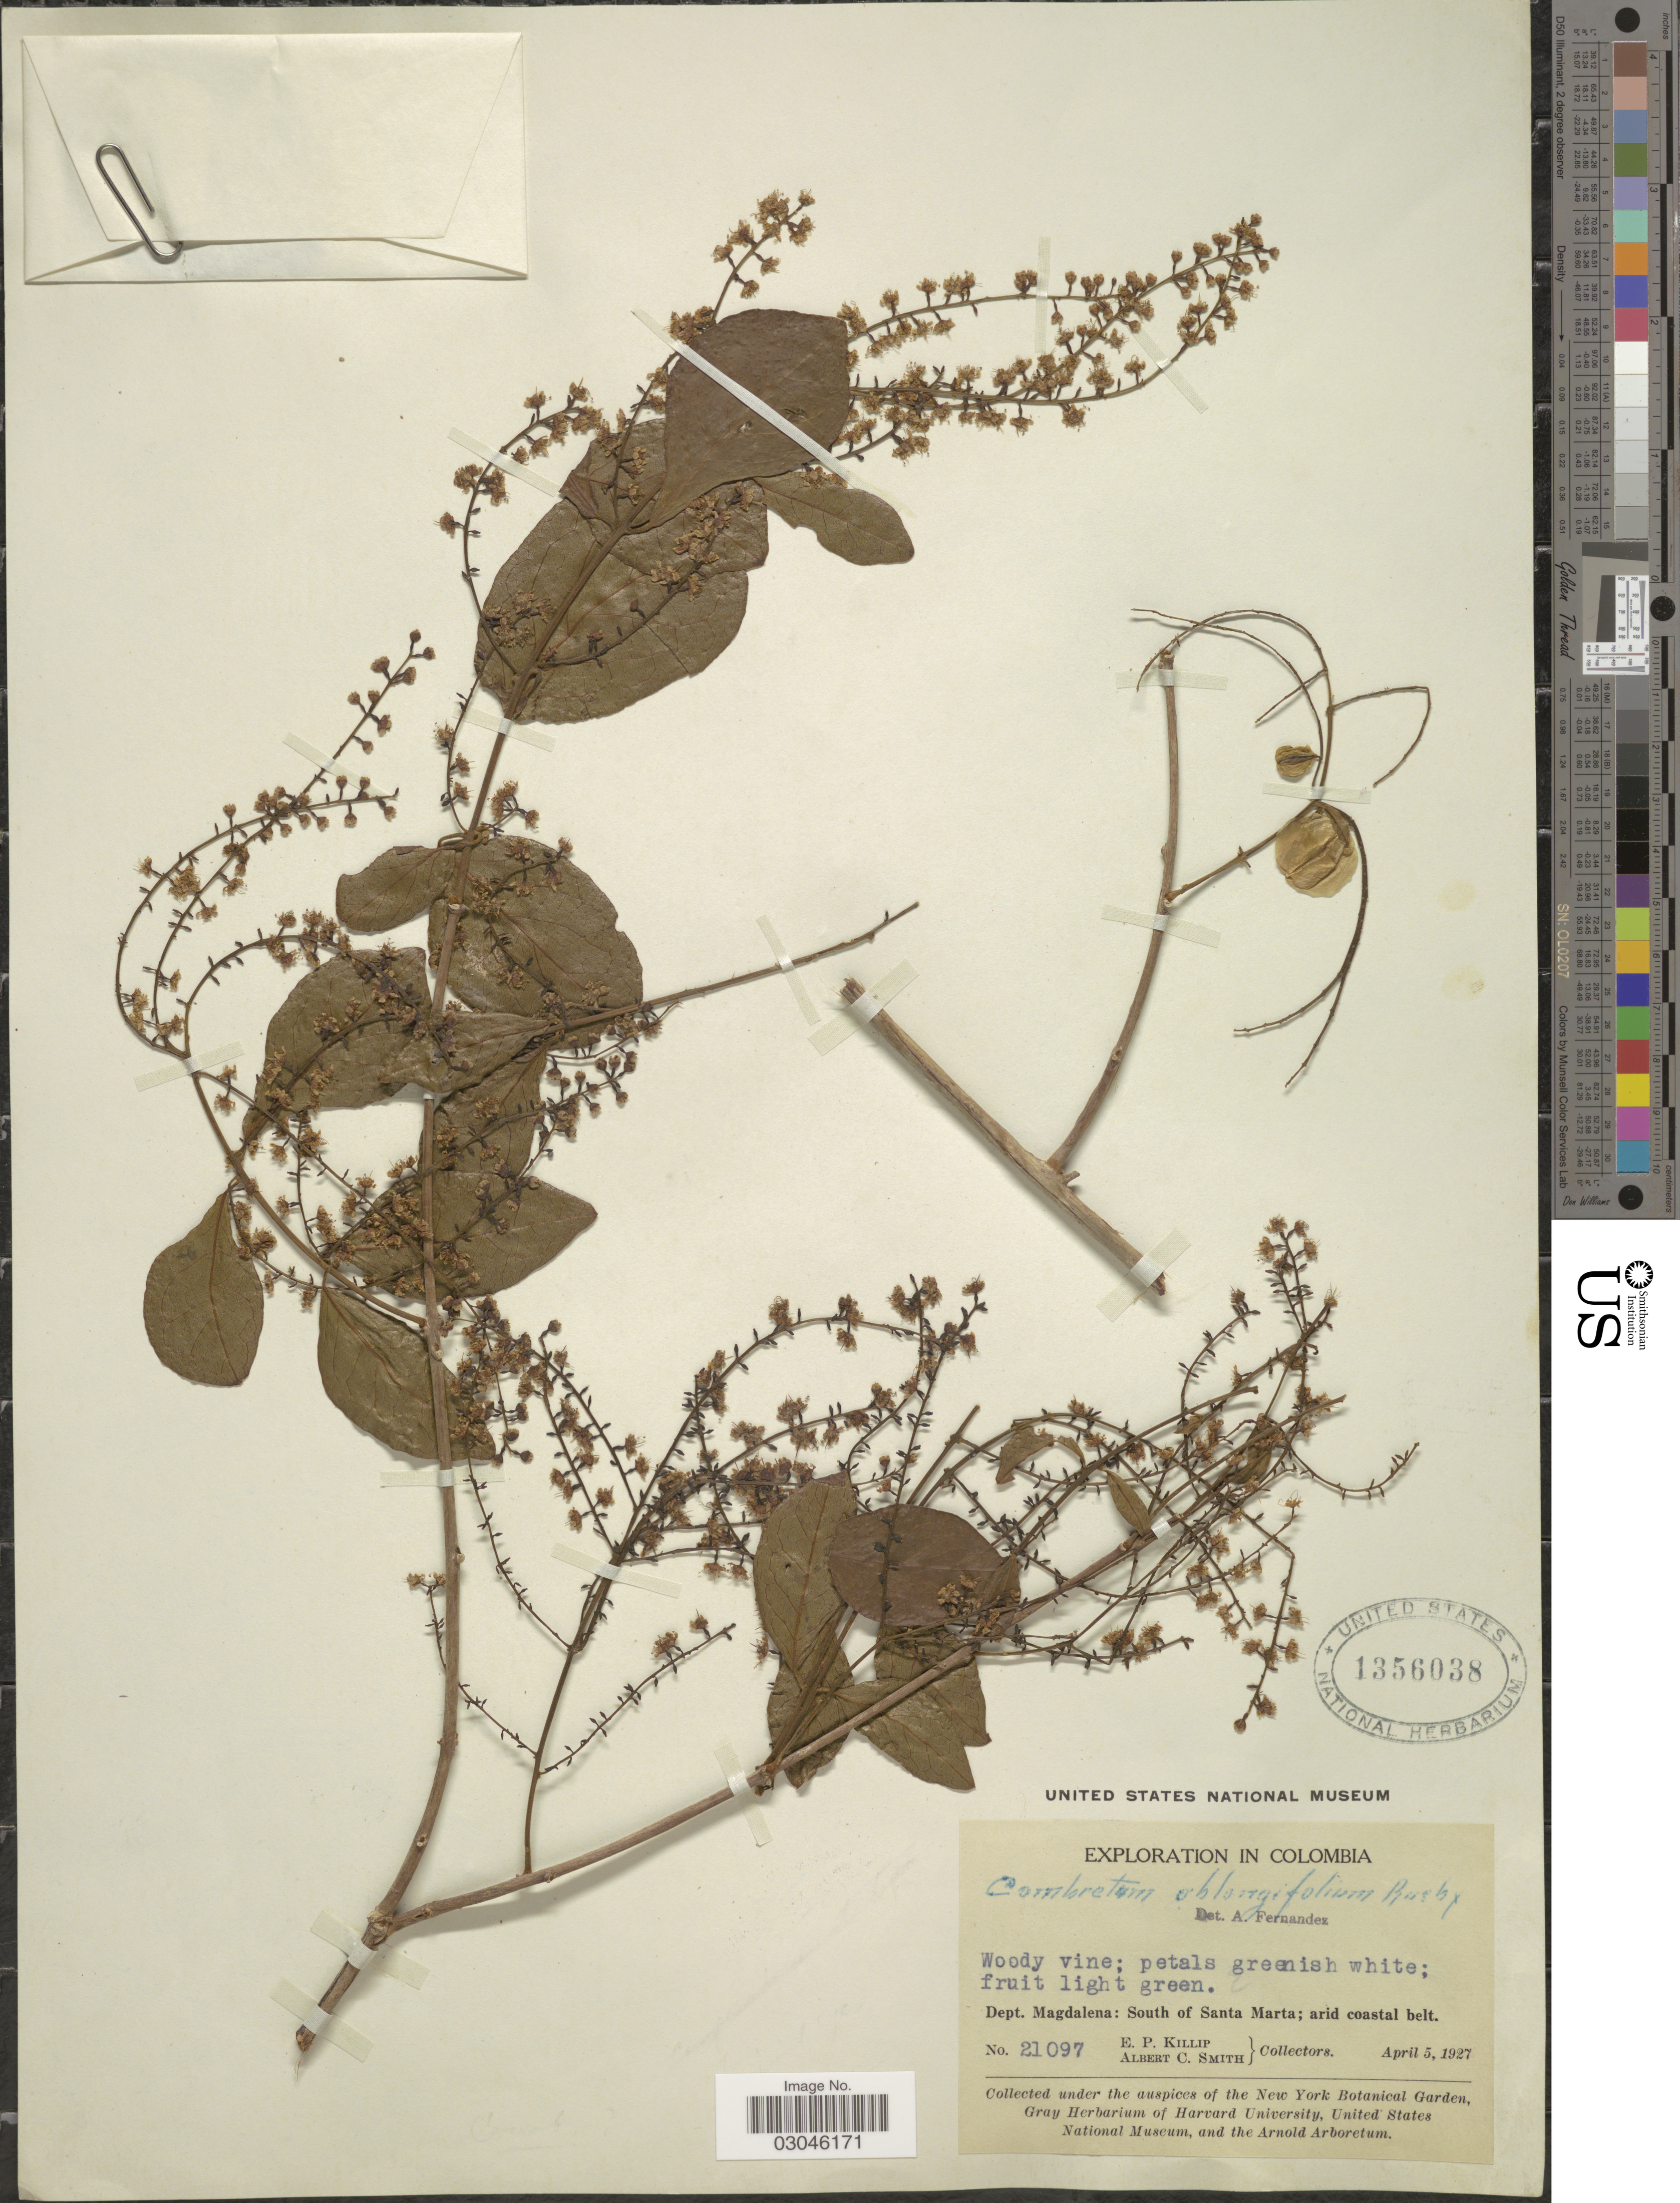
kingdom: Plantae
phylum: Tracheophyta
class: Magnoliopsida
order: Myrtales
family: Combretaceae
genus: Combretum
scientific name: Combretum laxum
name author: Jacq.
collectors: E. P. Killip & A. C. Smith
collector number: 21097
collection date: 1927-04-05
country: Colombia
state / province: Magdalena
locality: Dept. Magdalena: South of Santa Marta; arid coastal belt.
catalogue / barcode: US 1356038